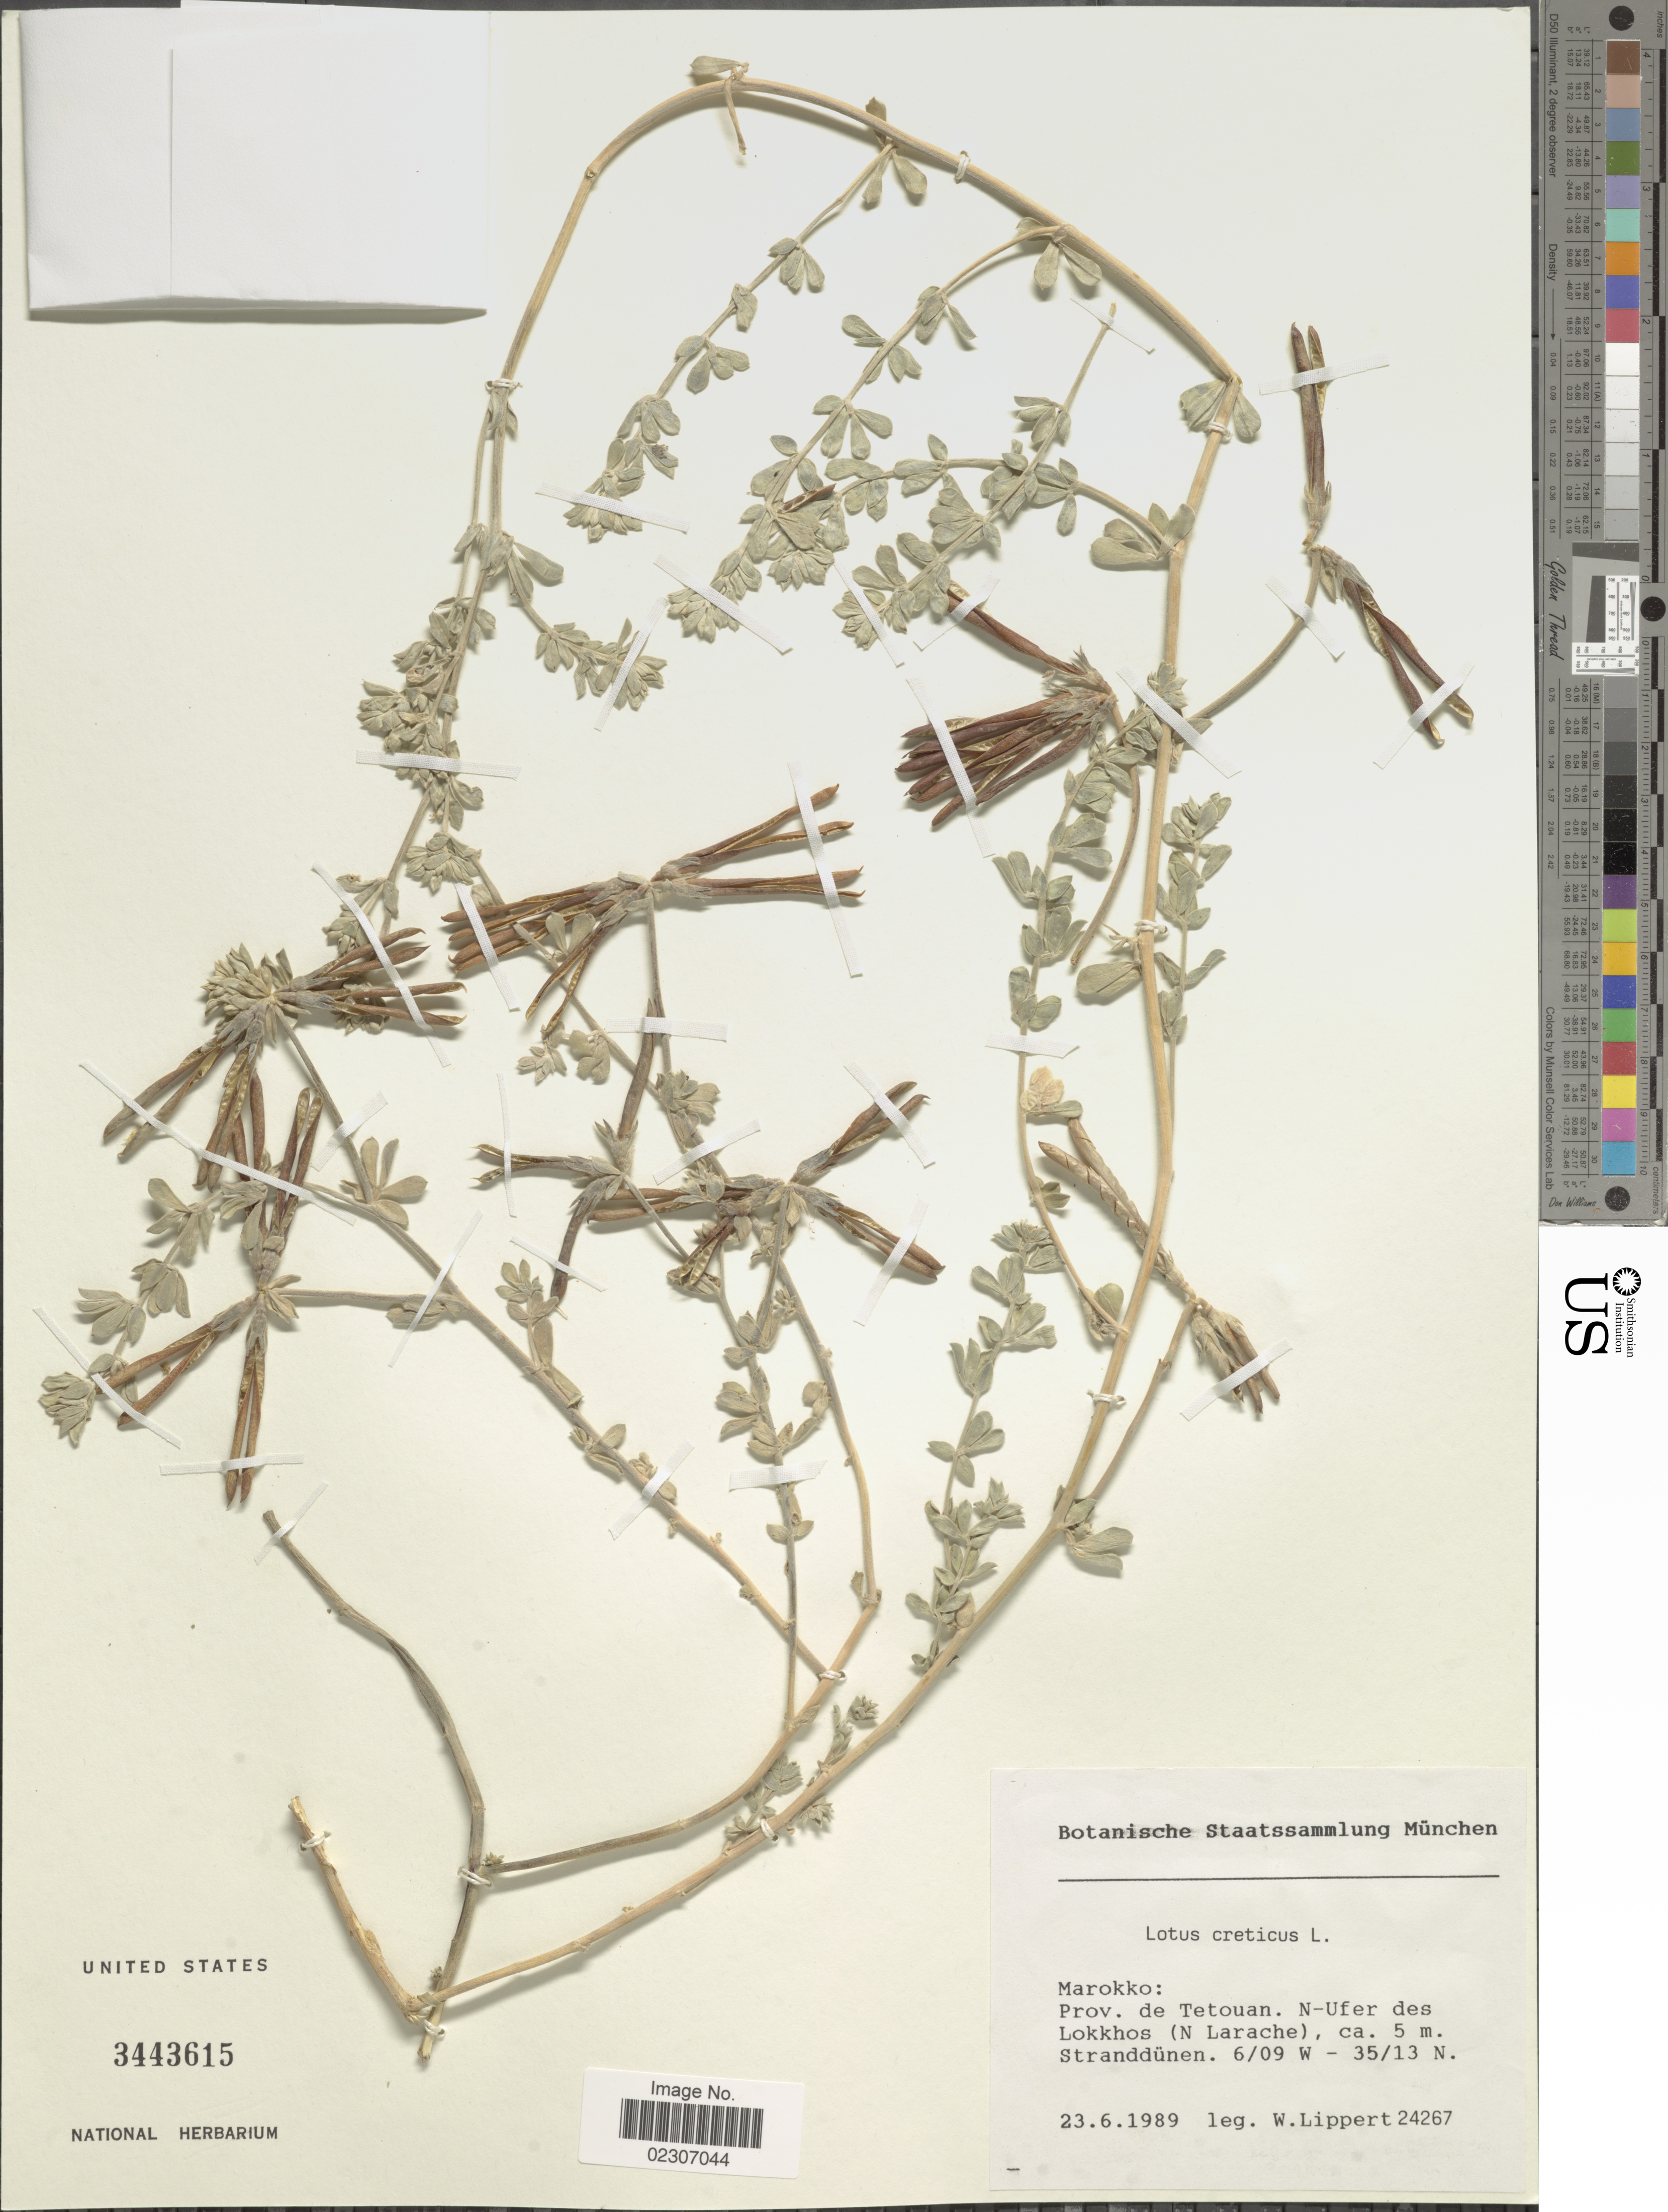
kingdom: Plantae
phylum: Tracheophyta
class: Magnoliopsida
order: Fabales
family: Fabaceae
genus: Lotus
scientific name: Lotus creticus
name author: L.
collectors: W. Lippert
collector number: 24267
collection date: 1989-06-23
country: Morocco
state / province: Tanger-Tétouan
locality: Prov de Tetouan. N Ufer des Lokkhos (N Larache), ca. 5 m. Stranddünen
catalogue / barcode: US 3443615